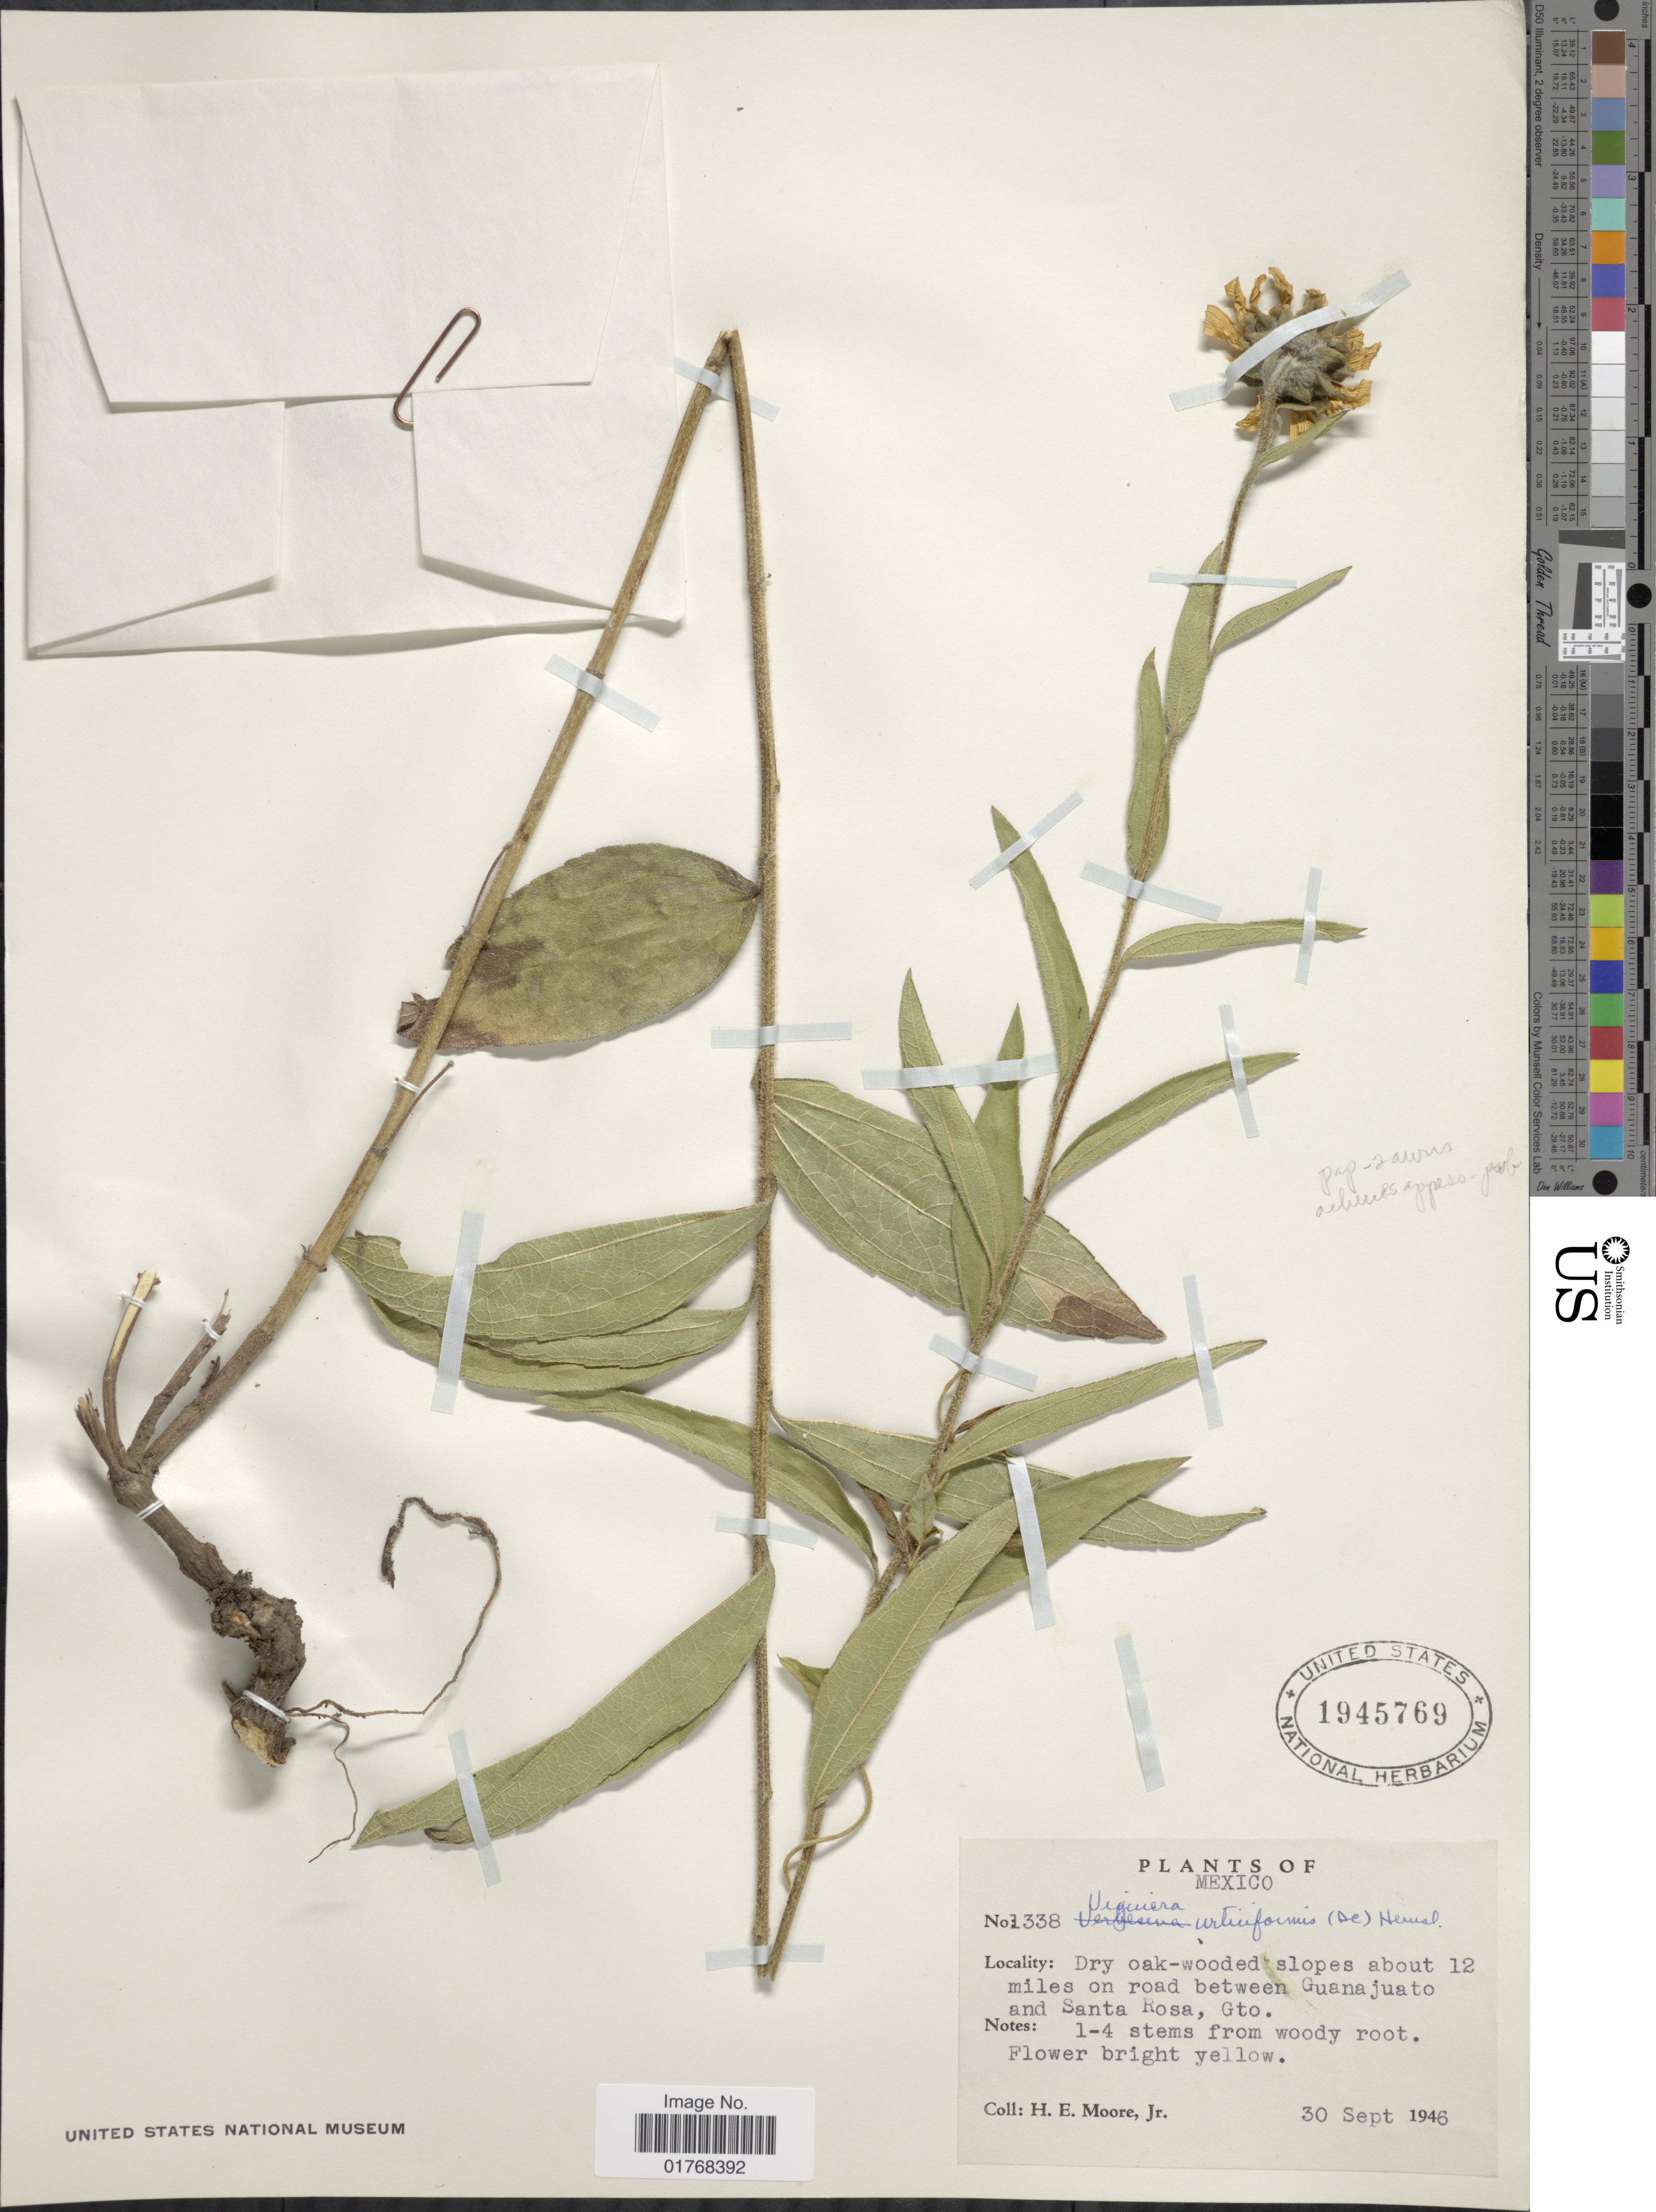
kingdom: Plantae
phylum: Tracheophyta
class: Magnoliopsida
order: Asterales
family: Asteraceae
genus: Viguiera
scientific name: Viguiera urticiformis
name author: (DC.) Hemsl.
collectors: H. Moore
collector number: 1338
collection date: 1946-09-30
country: Mexico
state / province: Guanajuato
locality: Dry oak-wooded slopes about 12 miles on road between Guanajuato and Santa Rosa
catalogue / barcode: US 1945769